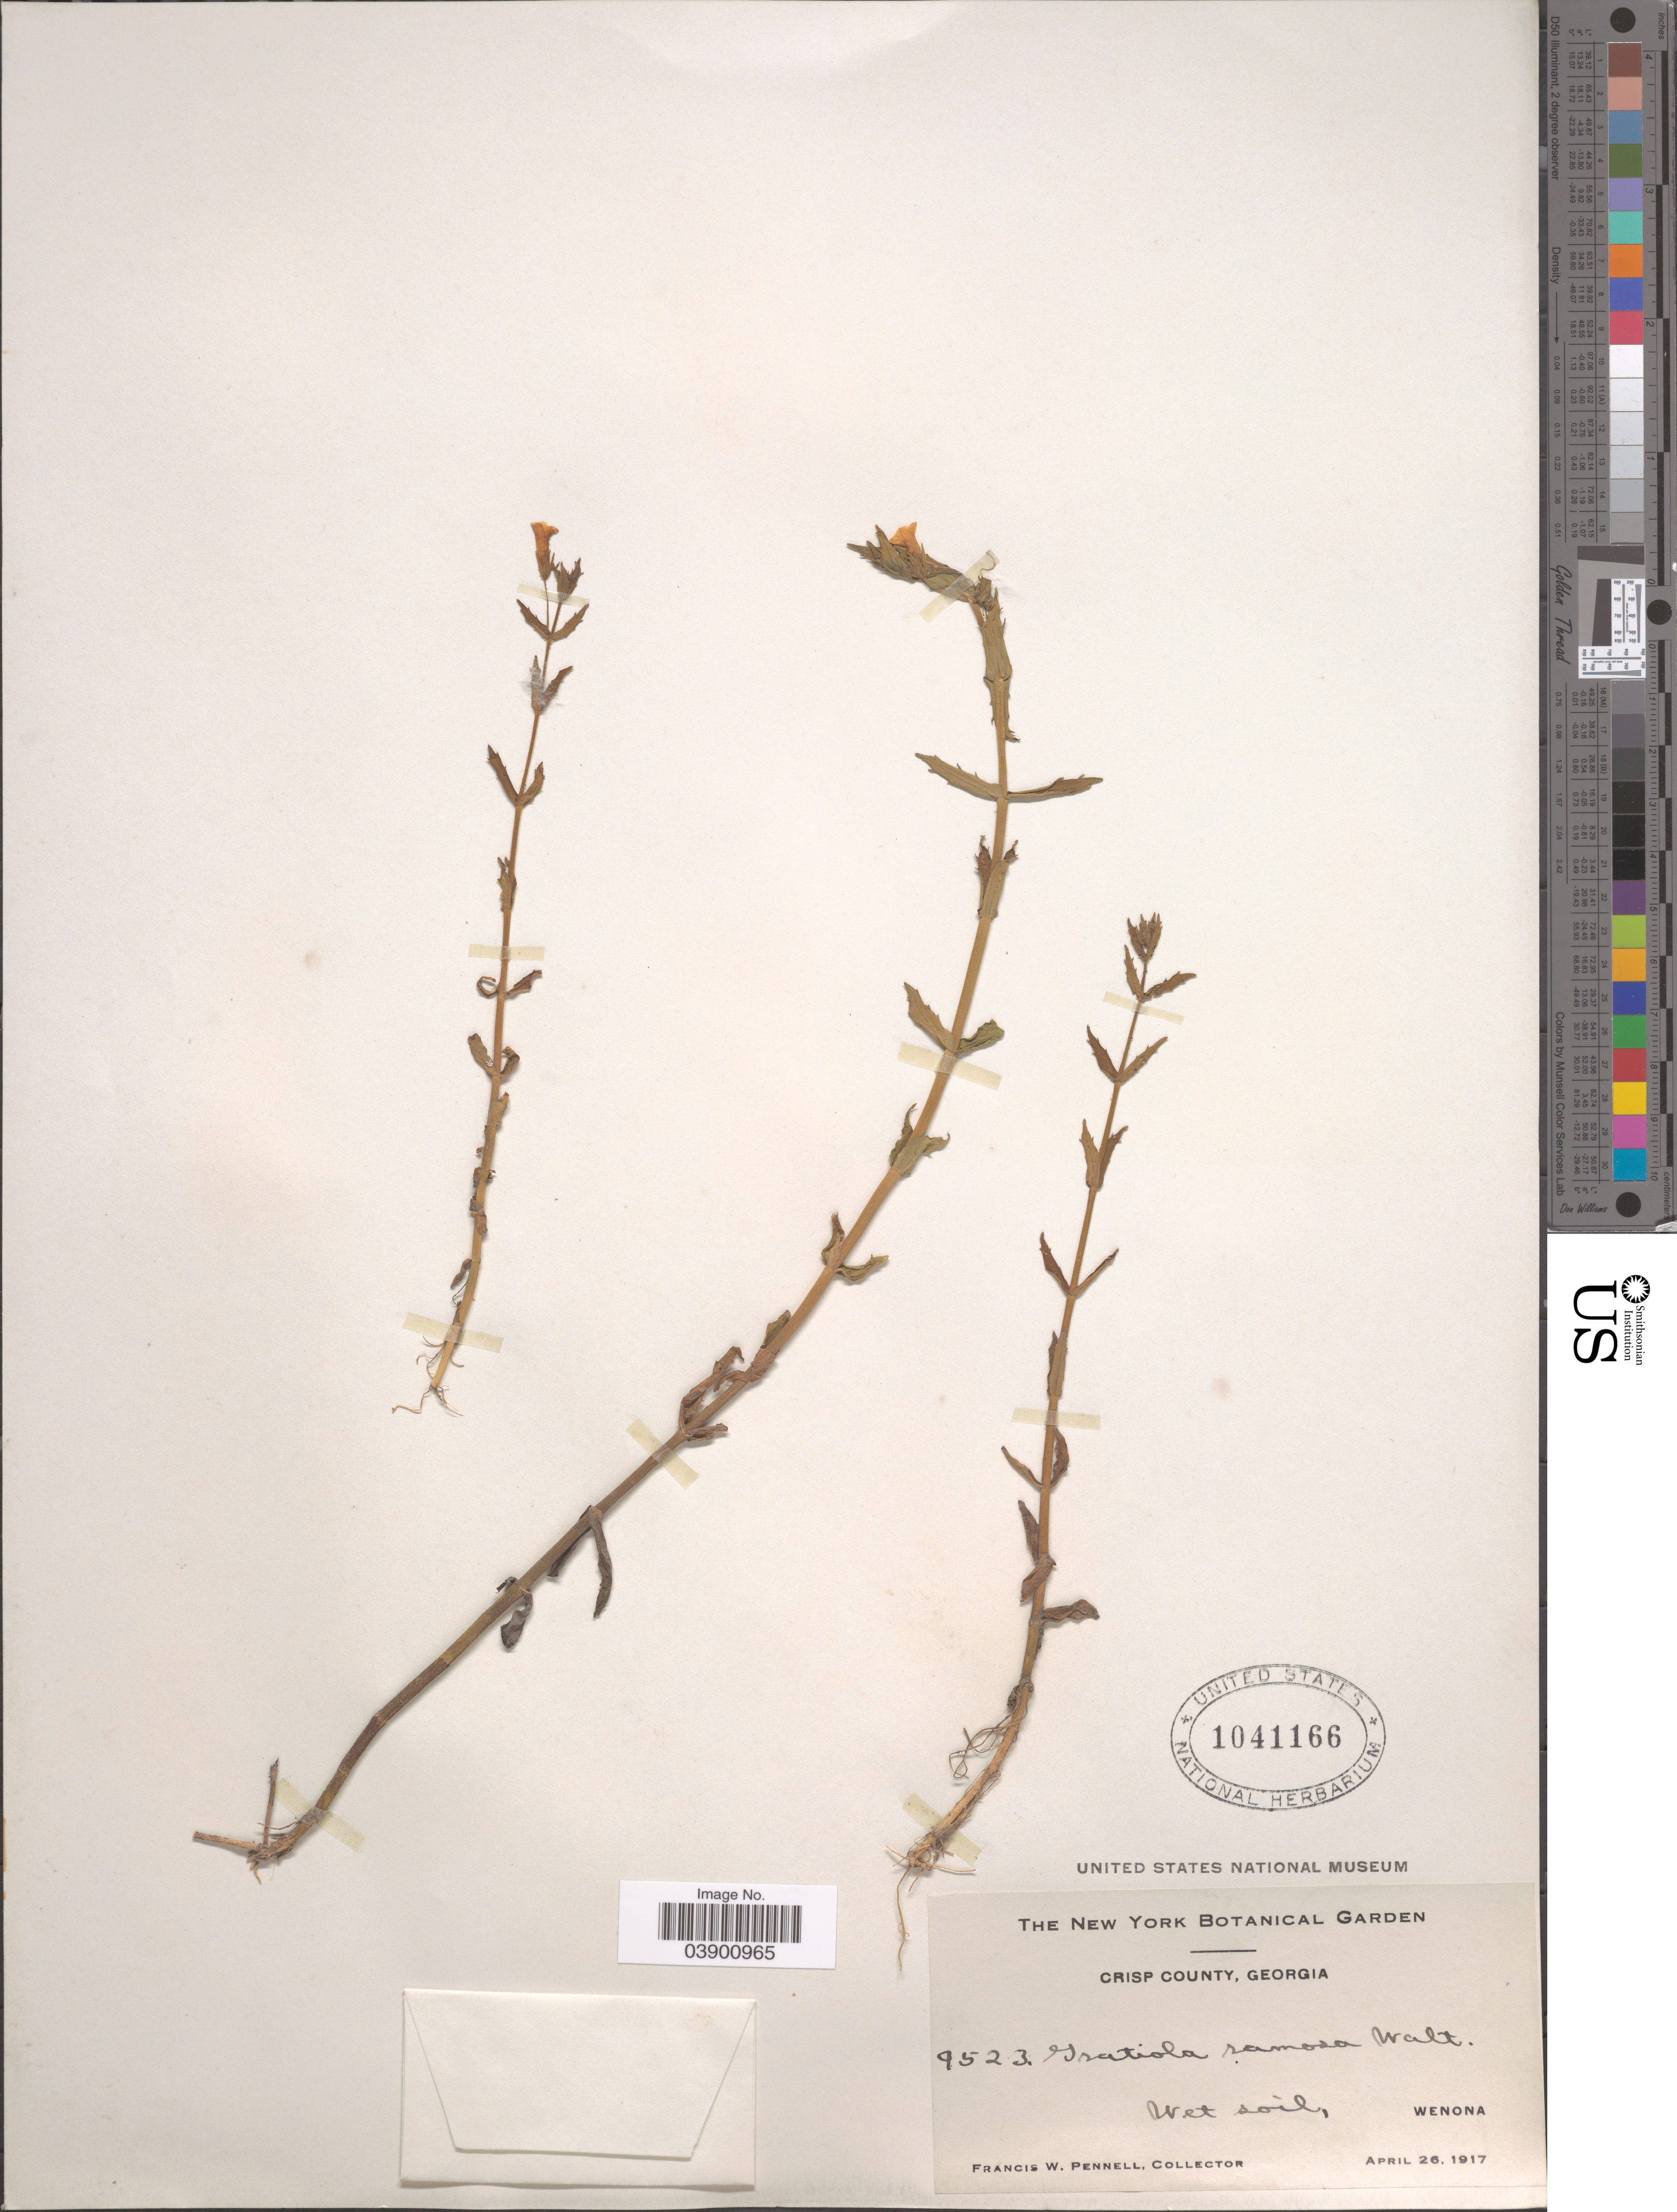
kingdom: Plantae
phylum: Tracheophyta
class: Magnoliopsida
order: Lamiales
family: Plantaginaceae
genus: Gratiola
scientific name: Gratiola ramosa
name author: Walter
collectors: F. W. Pennell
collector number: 9523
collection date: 1917-04-26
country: United States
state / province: Georgia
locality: Crisp County. Wenona.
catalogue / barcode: US 1041166